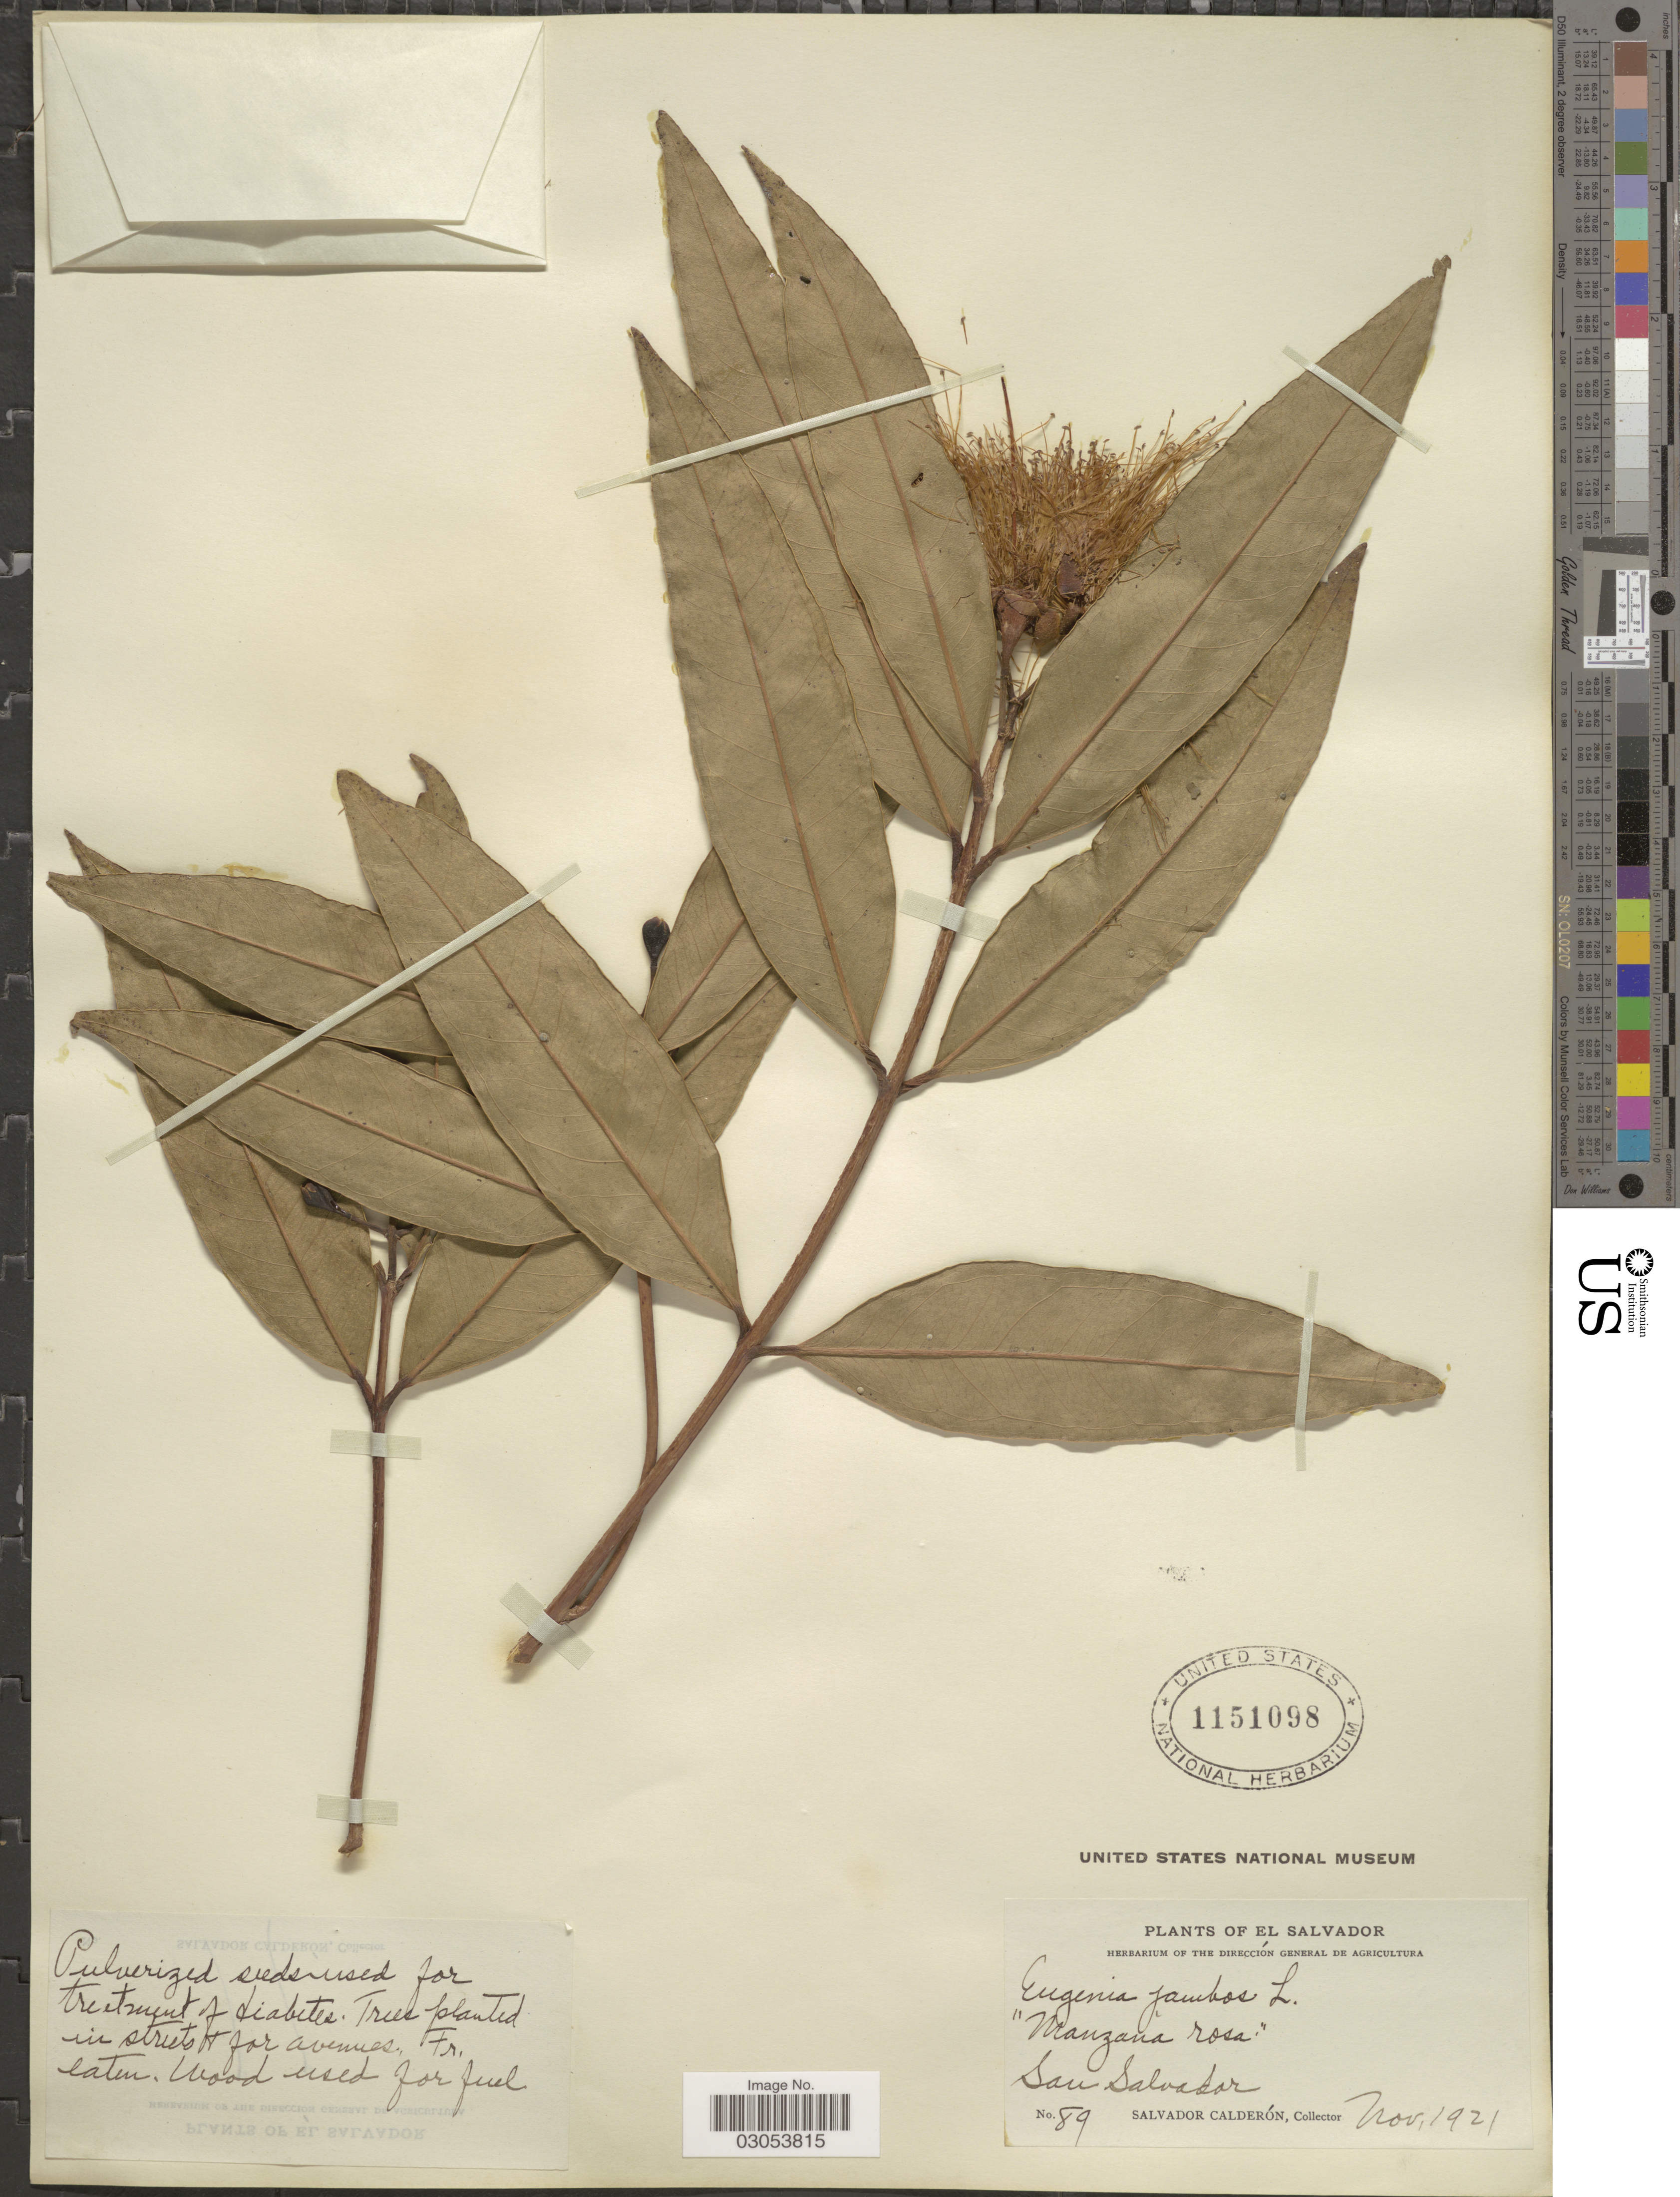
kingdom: Plantae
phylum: Tracheophyta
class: Magnoliopsida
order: Myrtales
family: Myrtaceae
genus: Syzygium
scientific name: Syzygium jambos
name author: (L.) Alston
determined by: Strong, Mark T., (BOT), Smithsonian Institution - National Museum of Natural History (UNITED STATES)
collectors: S. Calderón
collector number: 89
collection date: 1921-11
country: El Salvador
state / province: San Salvador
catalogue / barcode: US 1151098